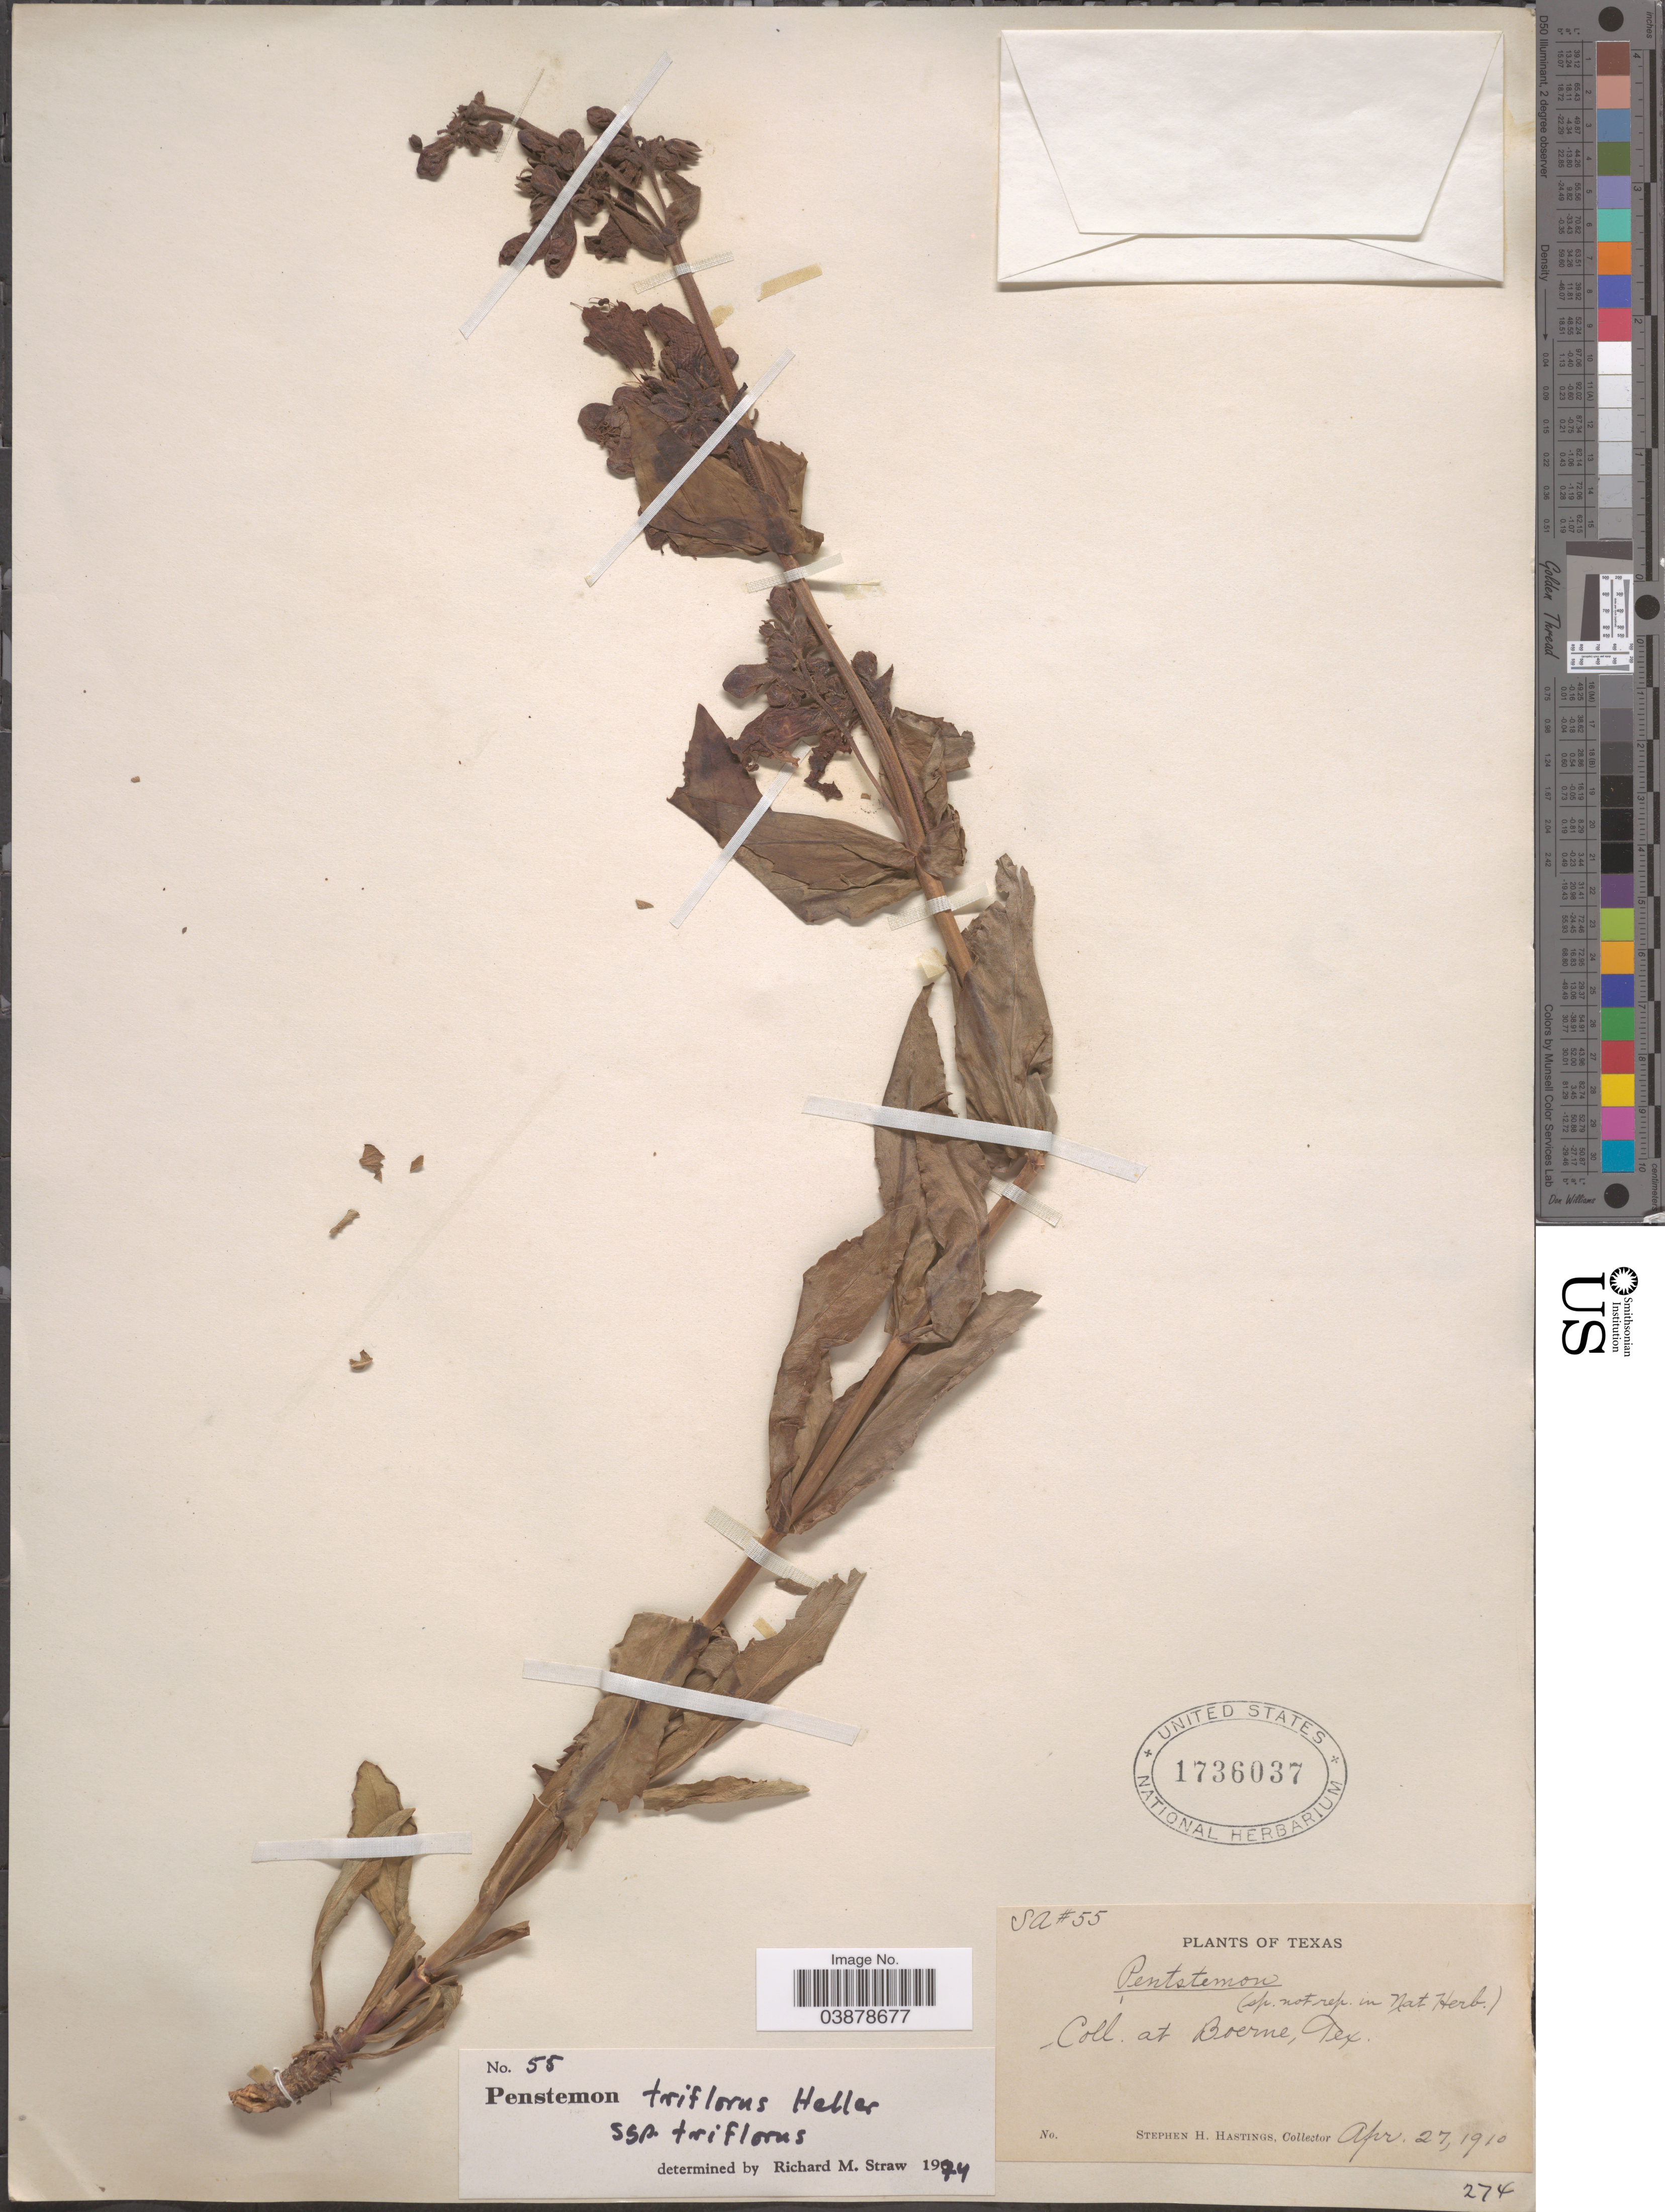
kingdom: Plantae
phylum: Tracheophyta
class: Magnoliopsida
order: Lamiales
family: Plantaginaceae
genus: Penstemon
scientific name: Penstemon triflorus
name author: A. Heller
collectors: S. Hastings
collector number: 55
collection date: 1910-04-27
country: United States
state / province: Texas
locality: Boerne.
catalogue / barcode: US 1736037